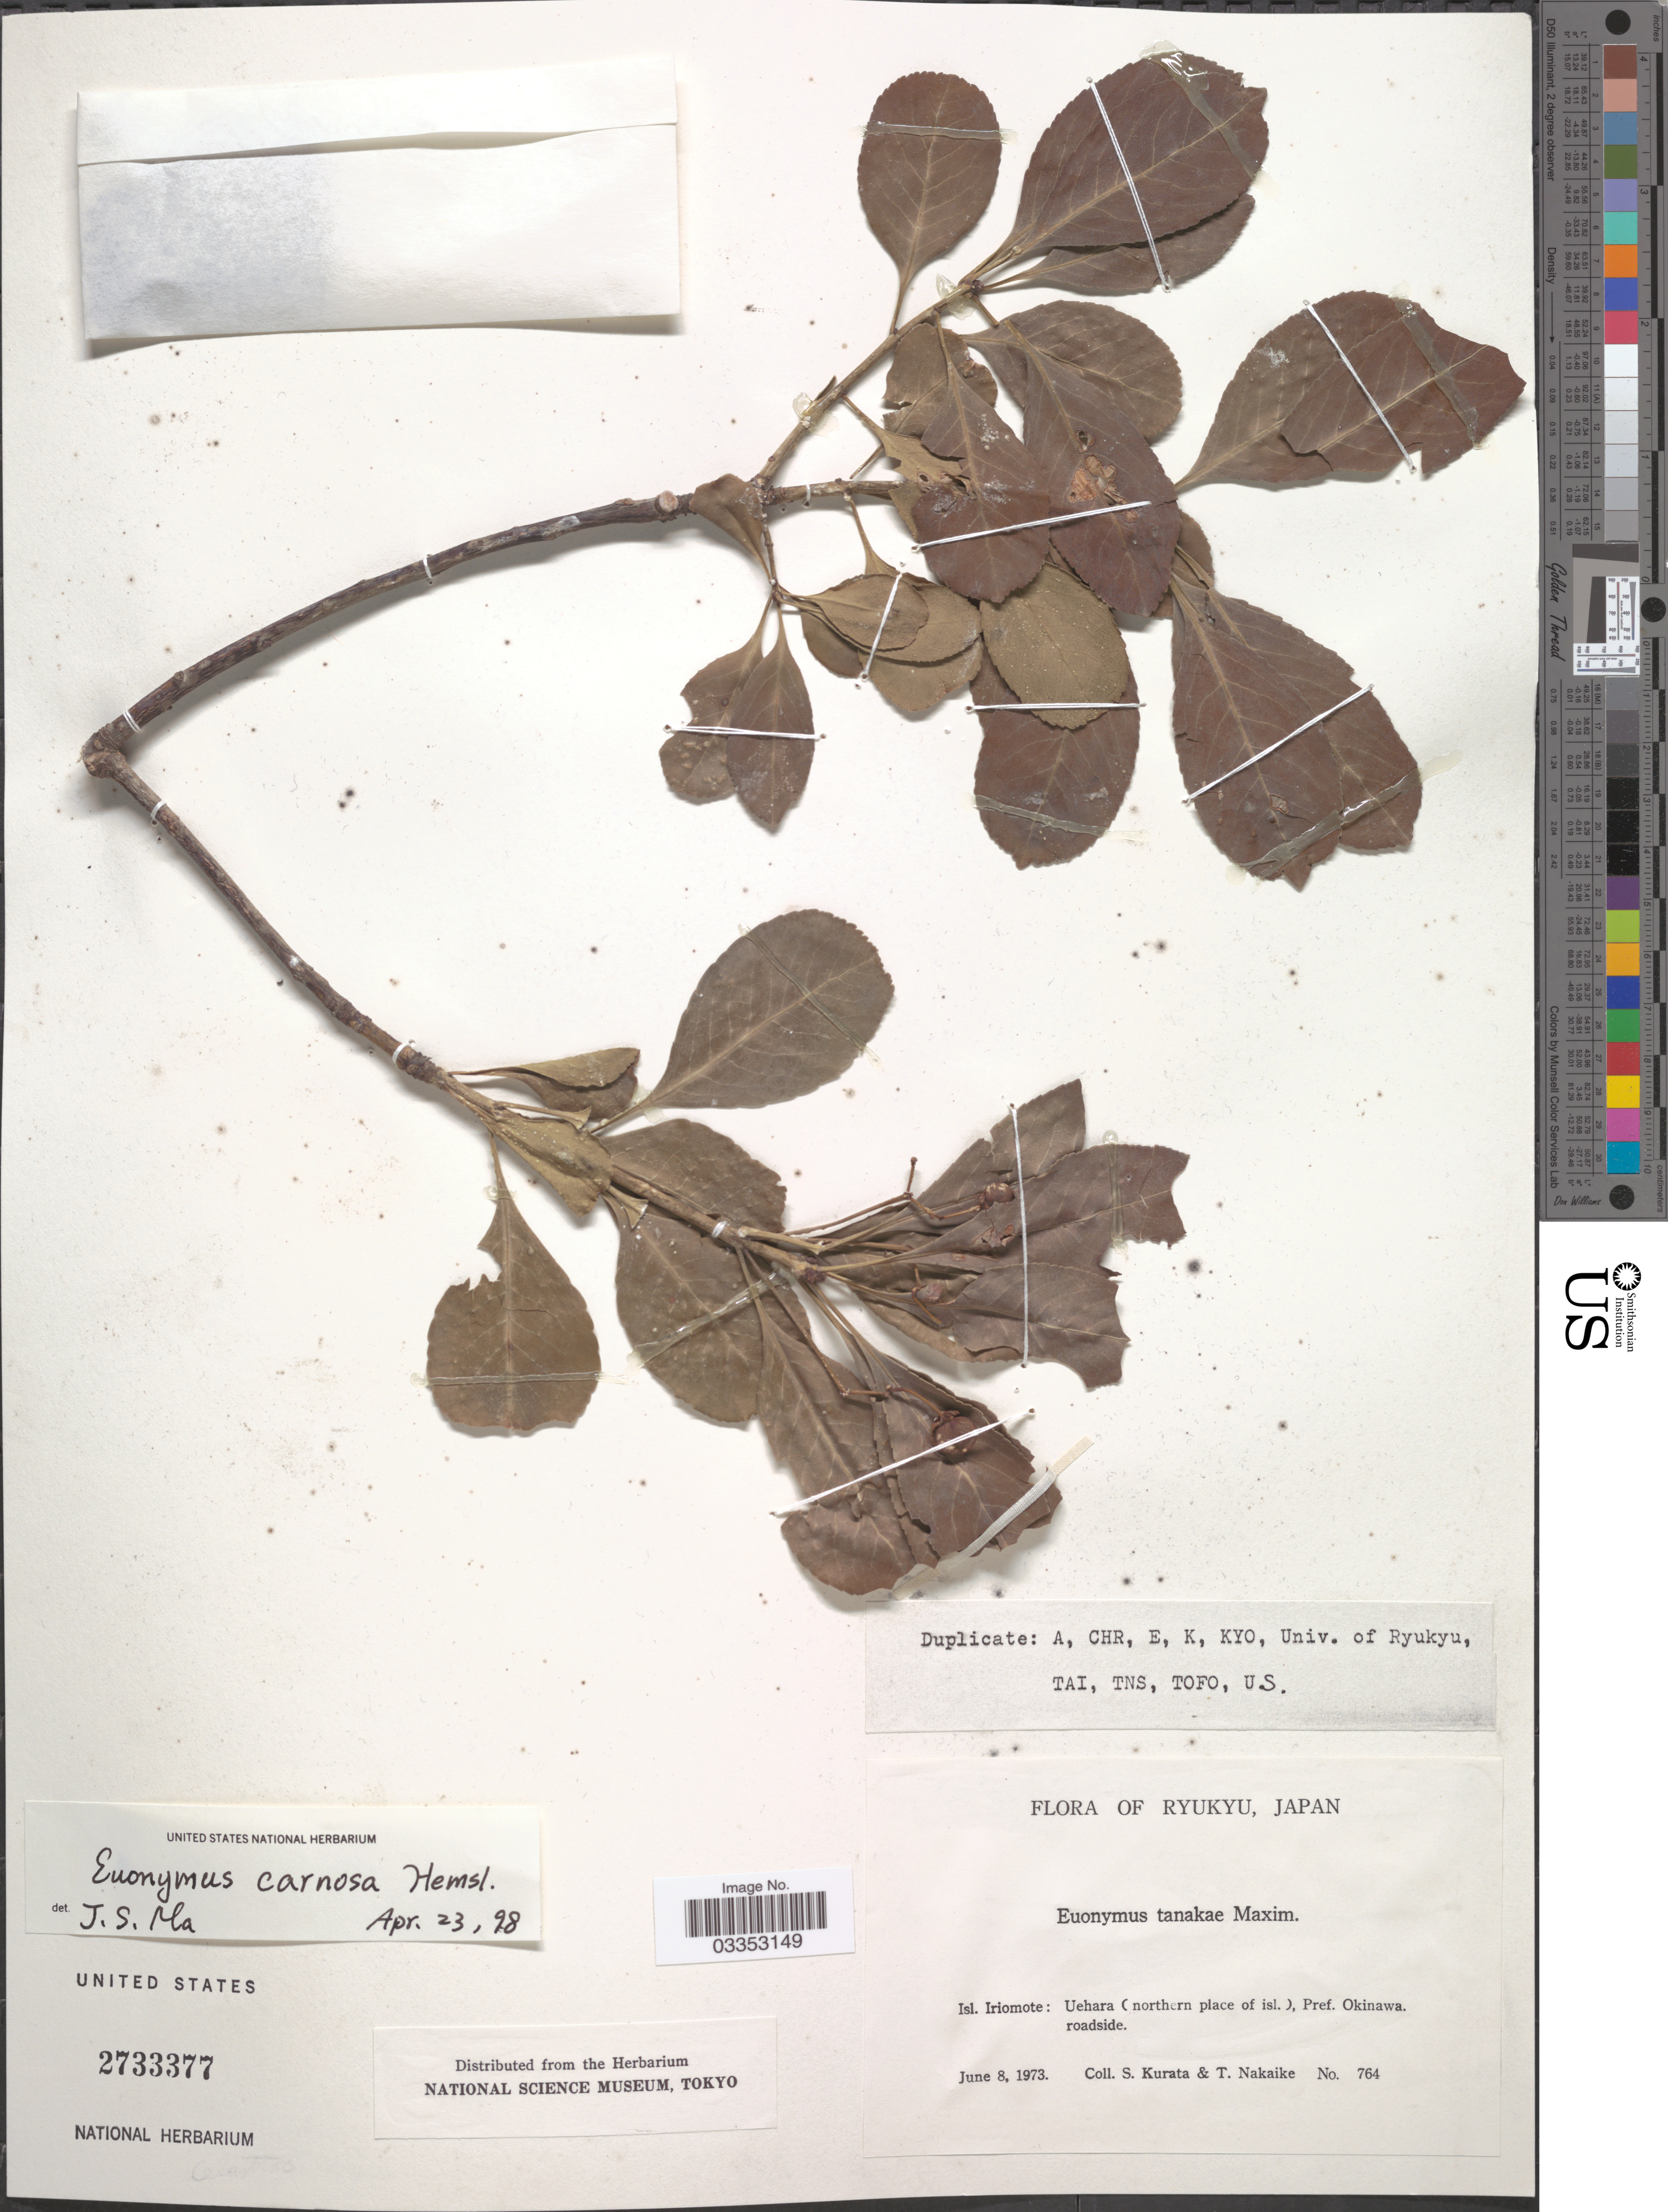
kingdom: Plantae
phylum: Tracheophyta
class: Magnoliopsida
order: Celastrales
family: Celastraceae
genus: Euonymus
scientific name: Euonymus carnosus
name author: Hemsl.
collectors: Sa. Kurata & T. Nakaike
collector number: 764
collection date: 1973-06-08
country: Japan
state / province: Okinawa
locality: Ryukyu. Isl. Iriomote: Uehara (northern place of isl.), Pref. Okinawa. roadside.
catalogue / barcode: US 2733377